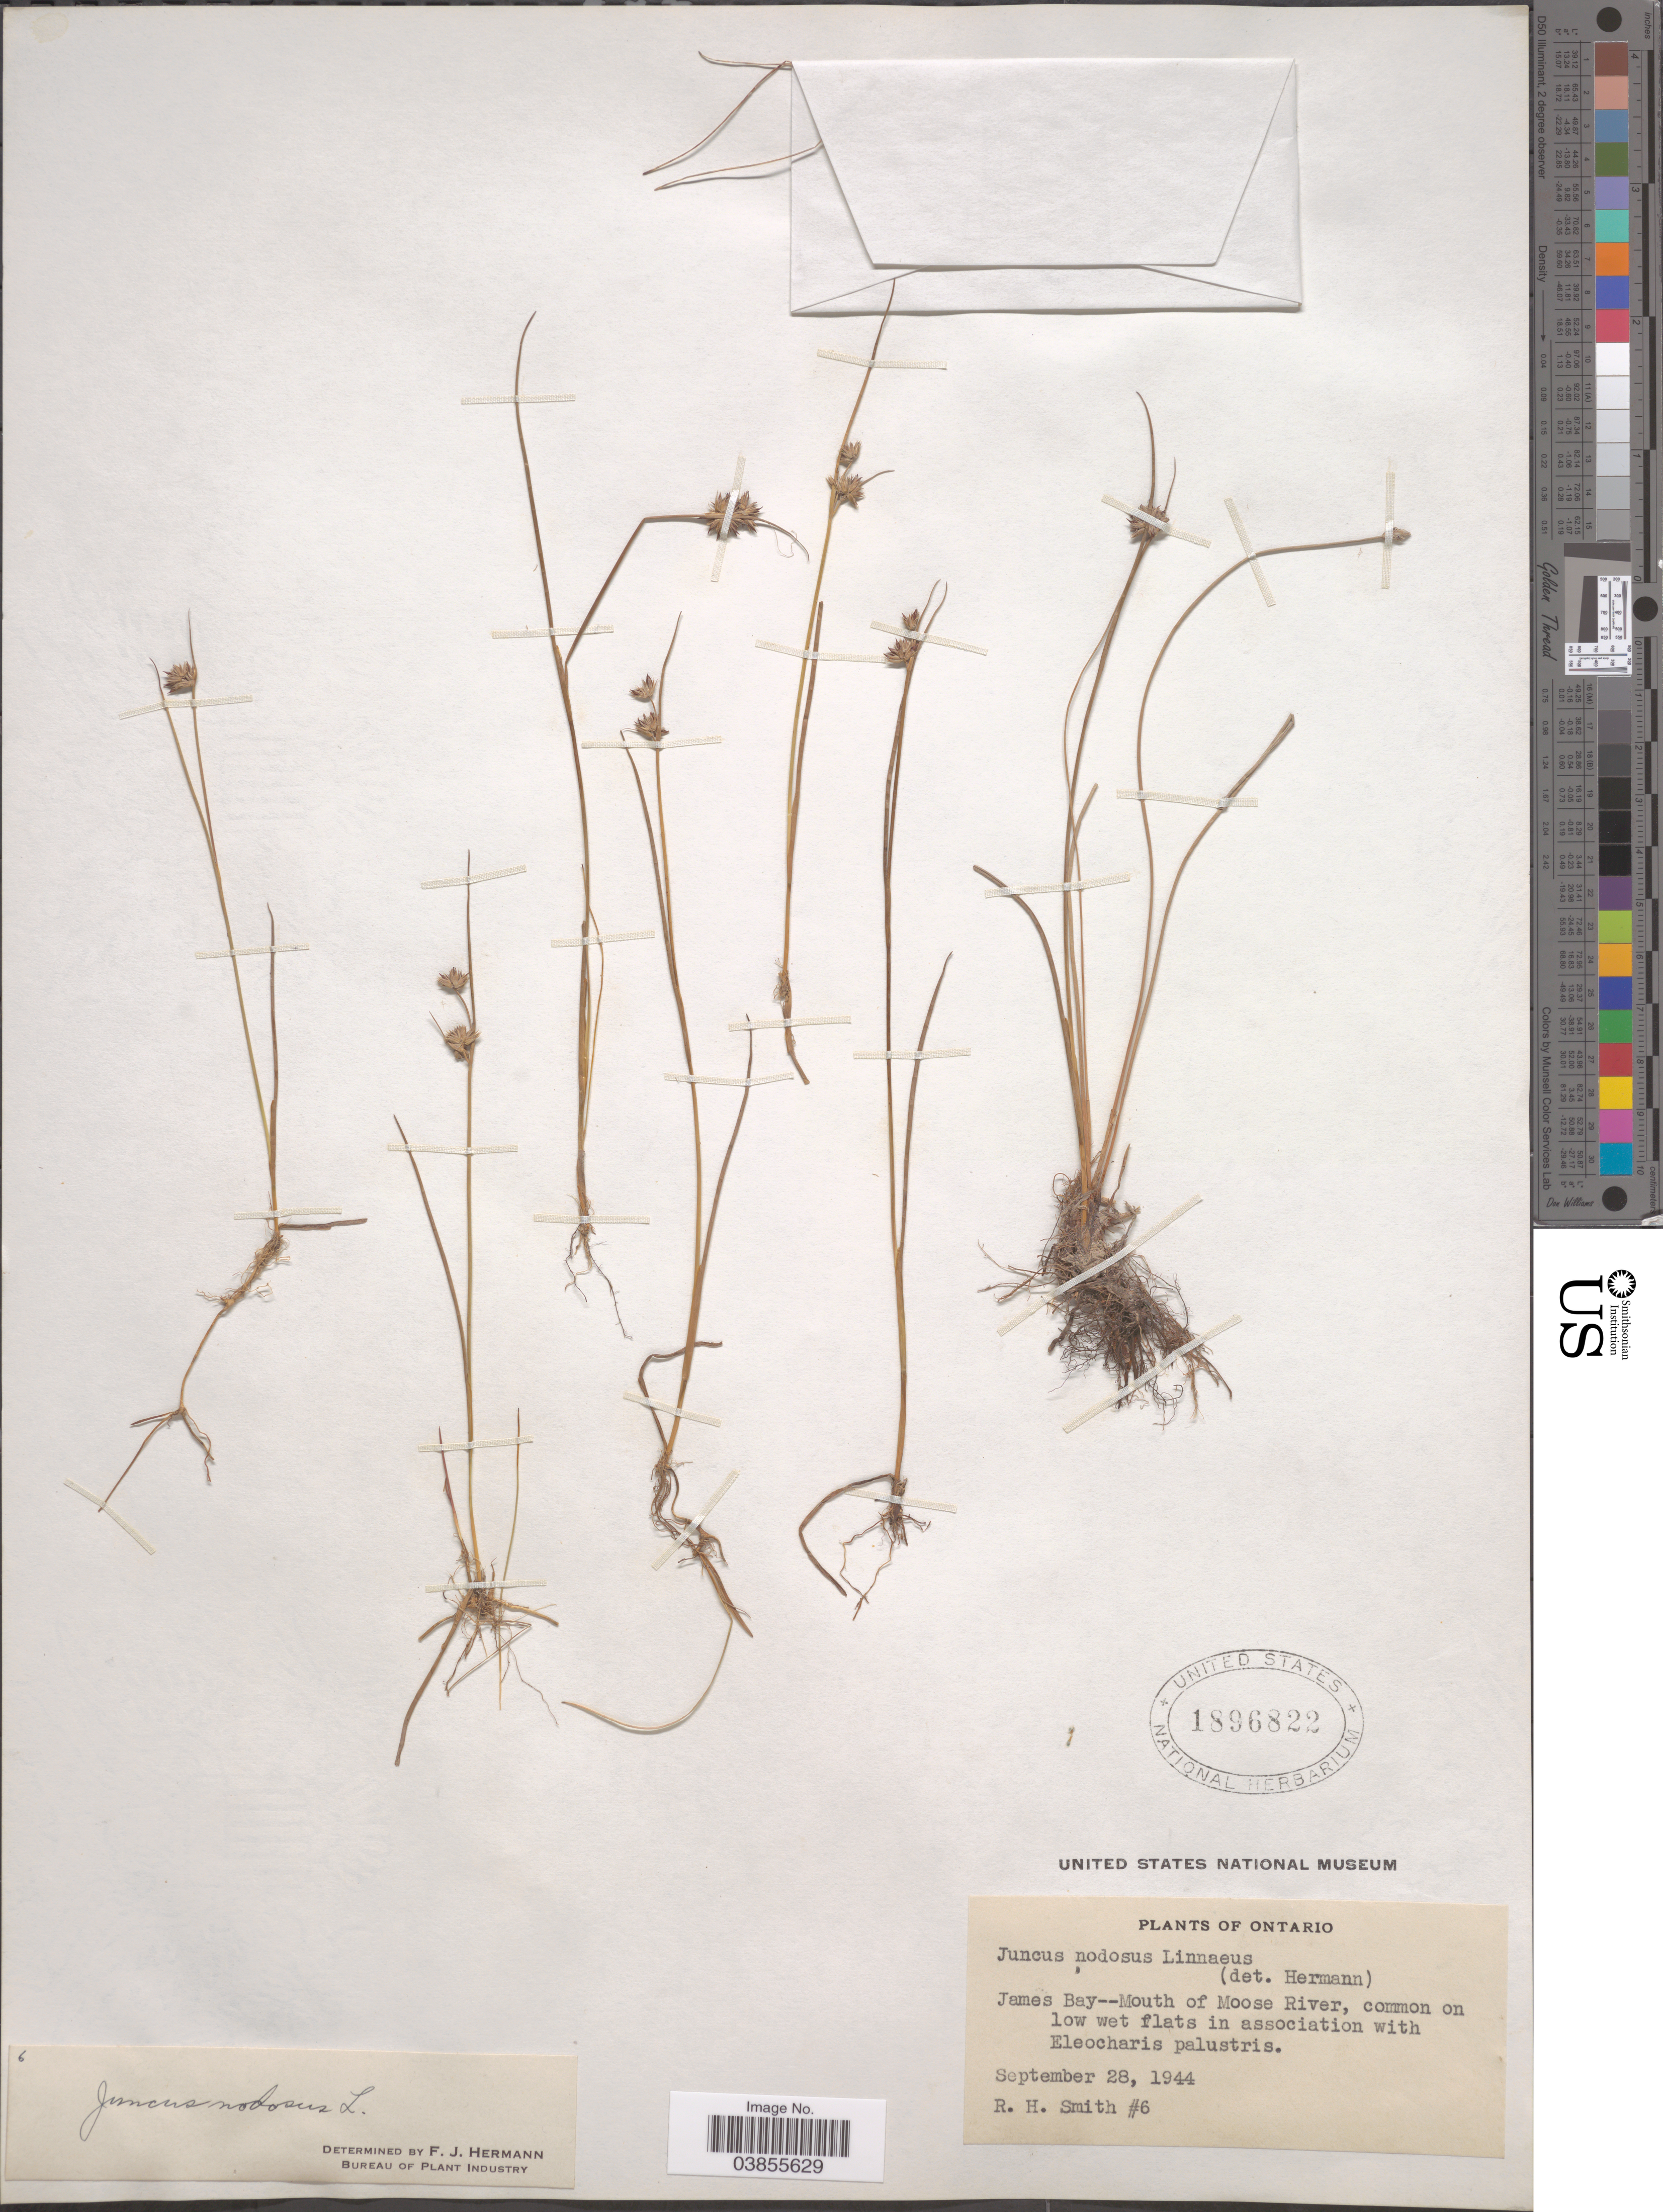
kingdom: Plantae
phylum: Tracheophyta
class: Liliopsida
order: Poales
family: Juncaceae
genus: Juncus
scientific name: Juncus nodosus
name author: L.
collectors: R. H. Smith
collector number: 6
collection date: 1944-09-28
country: Canada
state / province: Ontario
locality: James Bay-- Mouth of Moose River.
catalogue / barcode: US 1896822